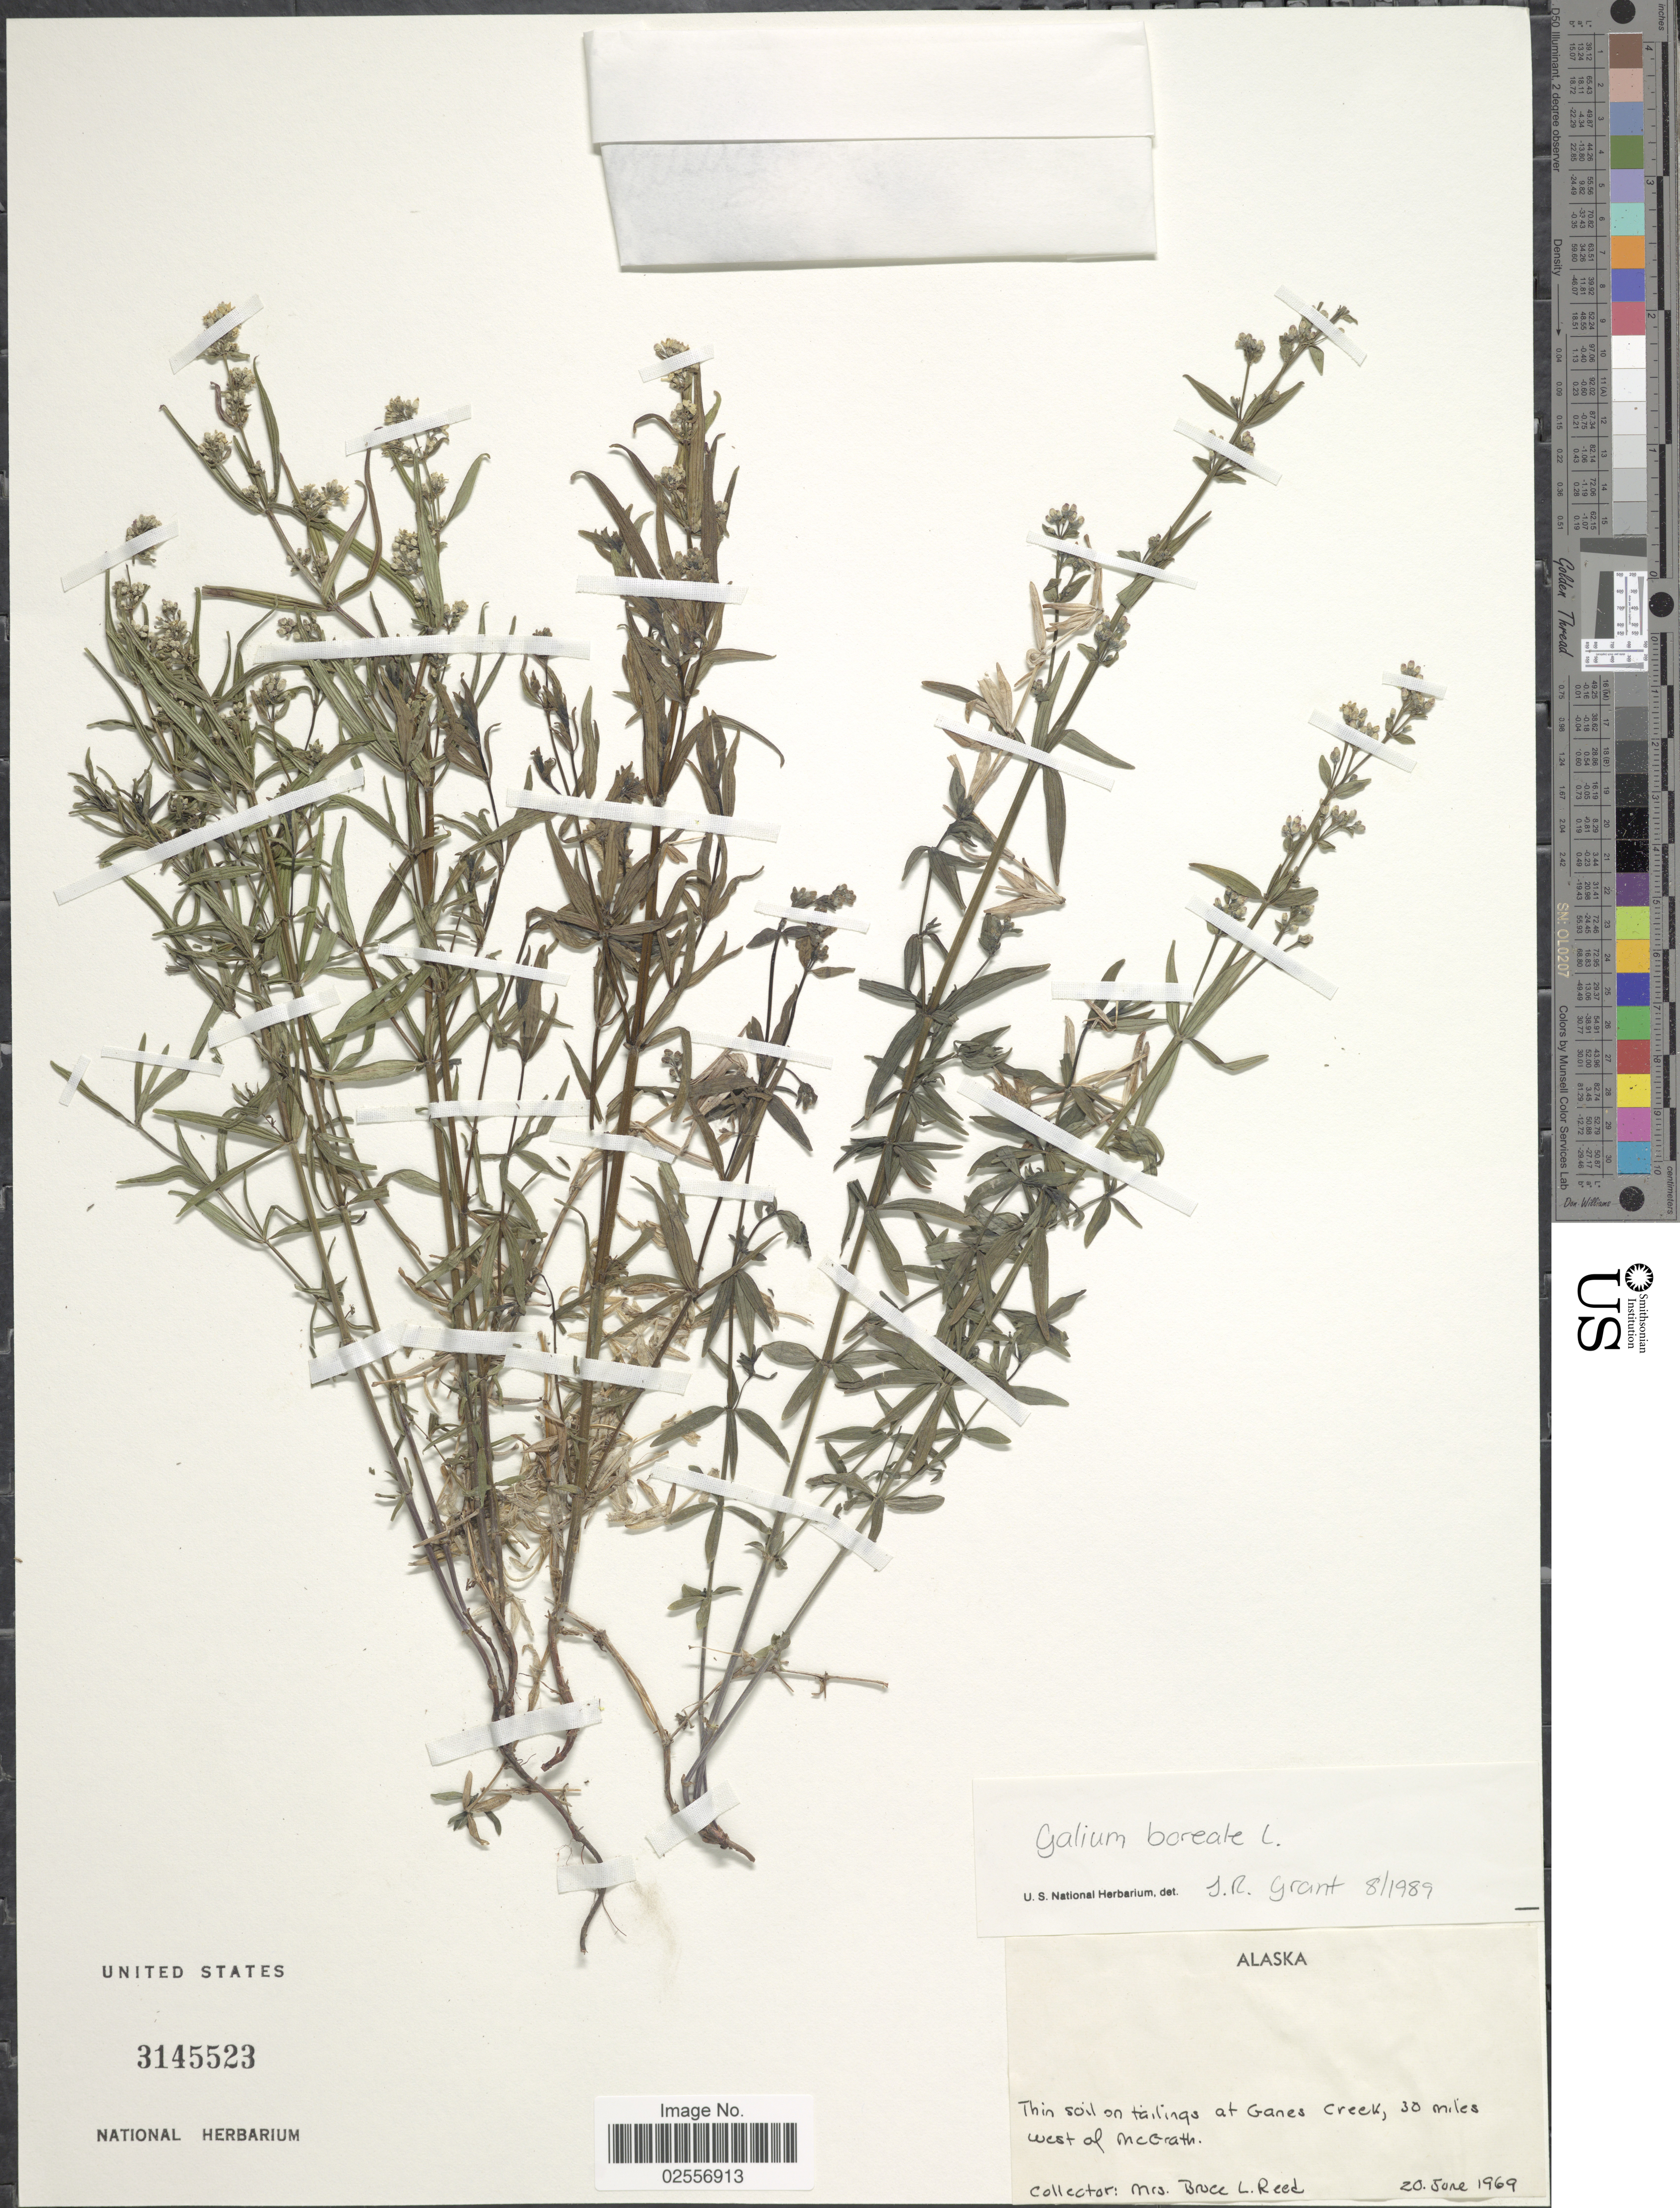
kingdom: Plantae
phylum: Tracheophyta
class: Magnoliopsida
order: Gentianales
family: Rubiaceae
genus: Galium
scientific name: Galium boreale L.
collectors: B. Reed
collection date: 1969-06-20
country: United States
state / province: Alaska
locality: Ganes Creek, 30 miles west of McGrath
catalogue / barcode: US 3145523